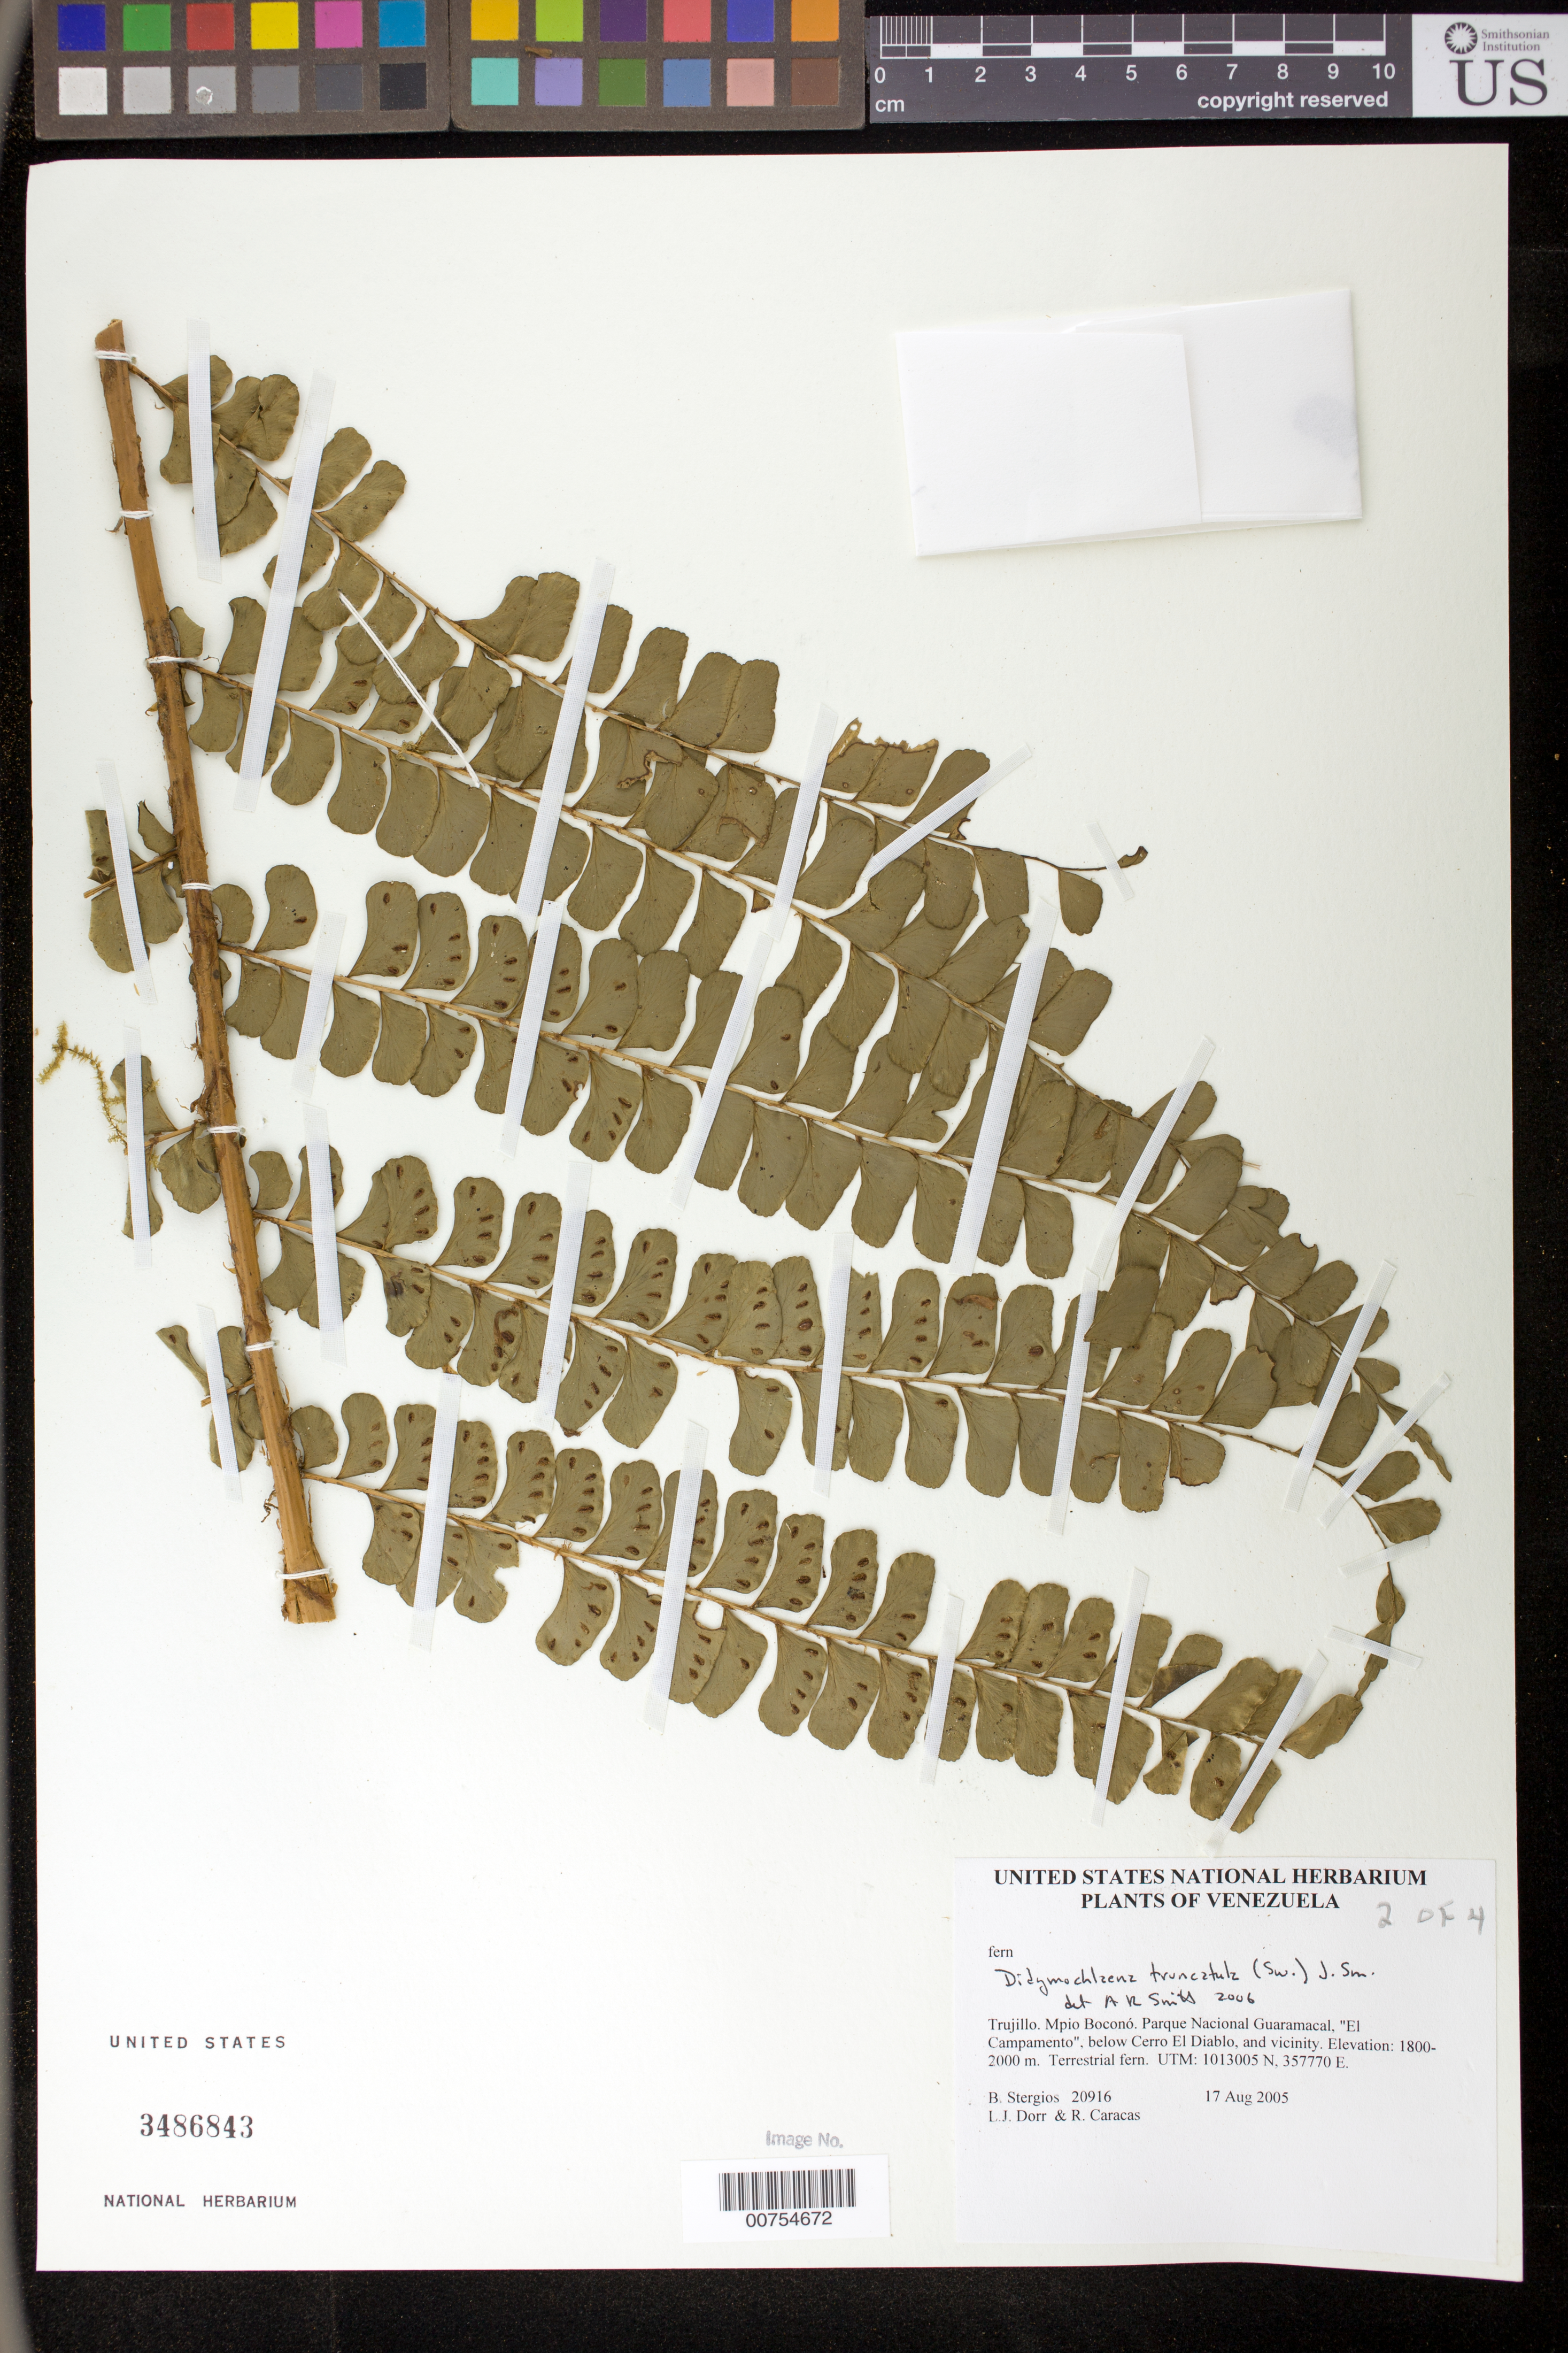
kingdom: Plantae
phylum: Tracheophyta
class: Polypodiopsida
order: Polypodiales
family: Didymochlaenaceae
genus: Didymochlaena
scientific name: Didymochlaena truncatula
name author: (Sw.) J. Sm.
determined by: Smith, Alan R., (UC)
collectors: B. G. Stergios, L. J. Dorr & R. Caracas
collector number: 20916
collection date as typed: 17 Aug 2005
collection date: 2005-08-17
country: Venezuela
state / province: Trujillo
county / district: Boconó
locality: Parque Nacional Guaramacal, "El Campamento", below Cerro El Diablo, and vicinity.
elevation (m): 1800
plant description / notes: PORT, US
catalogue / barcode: US 3486843